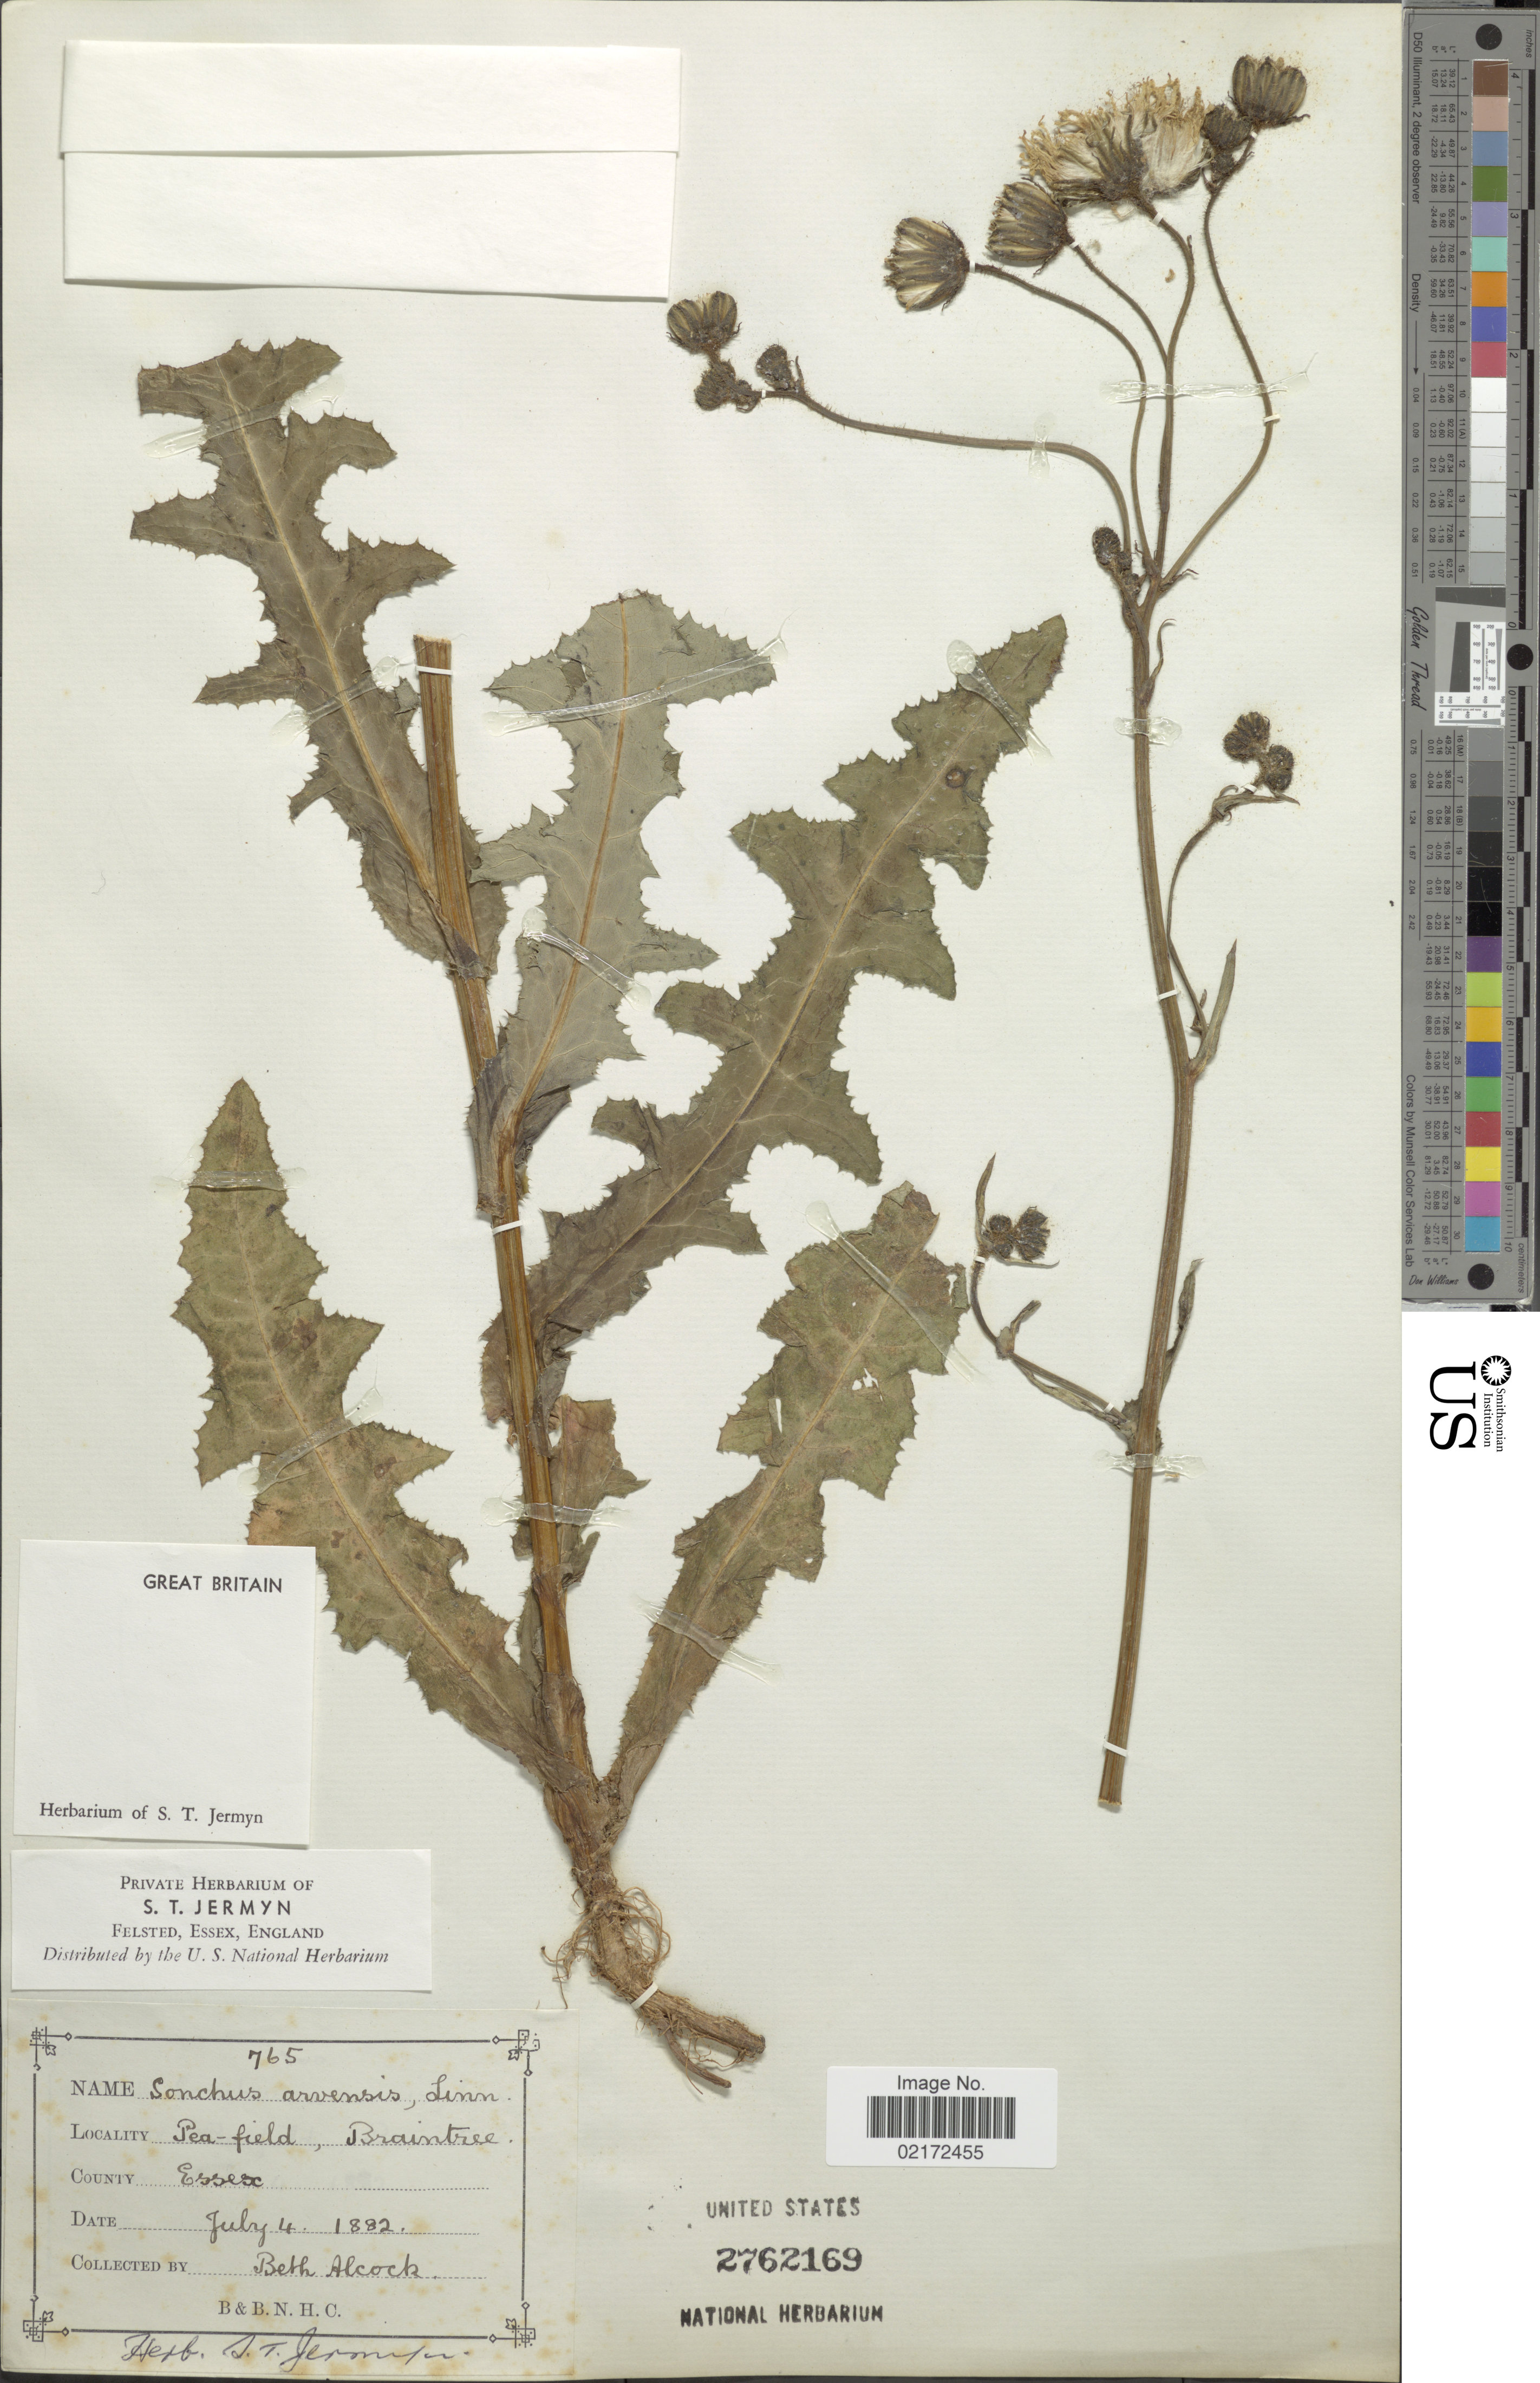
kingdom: Plantae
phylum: Tracheophyta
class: Magnoliopsida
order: Asterales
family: Asteraceae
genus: Sonchus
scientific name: Sonchus arvensis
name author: L.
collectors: B. Alcock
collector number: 765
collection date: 1882-07-04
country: United Kingdom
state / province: England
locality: Great Britain. Felsted, Essex, England. Pea-field, Braintree. County Essex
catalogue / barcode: US 2762169